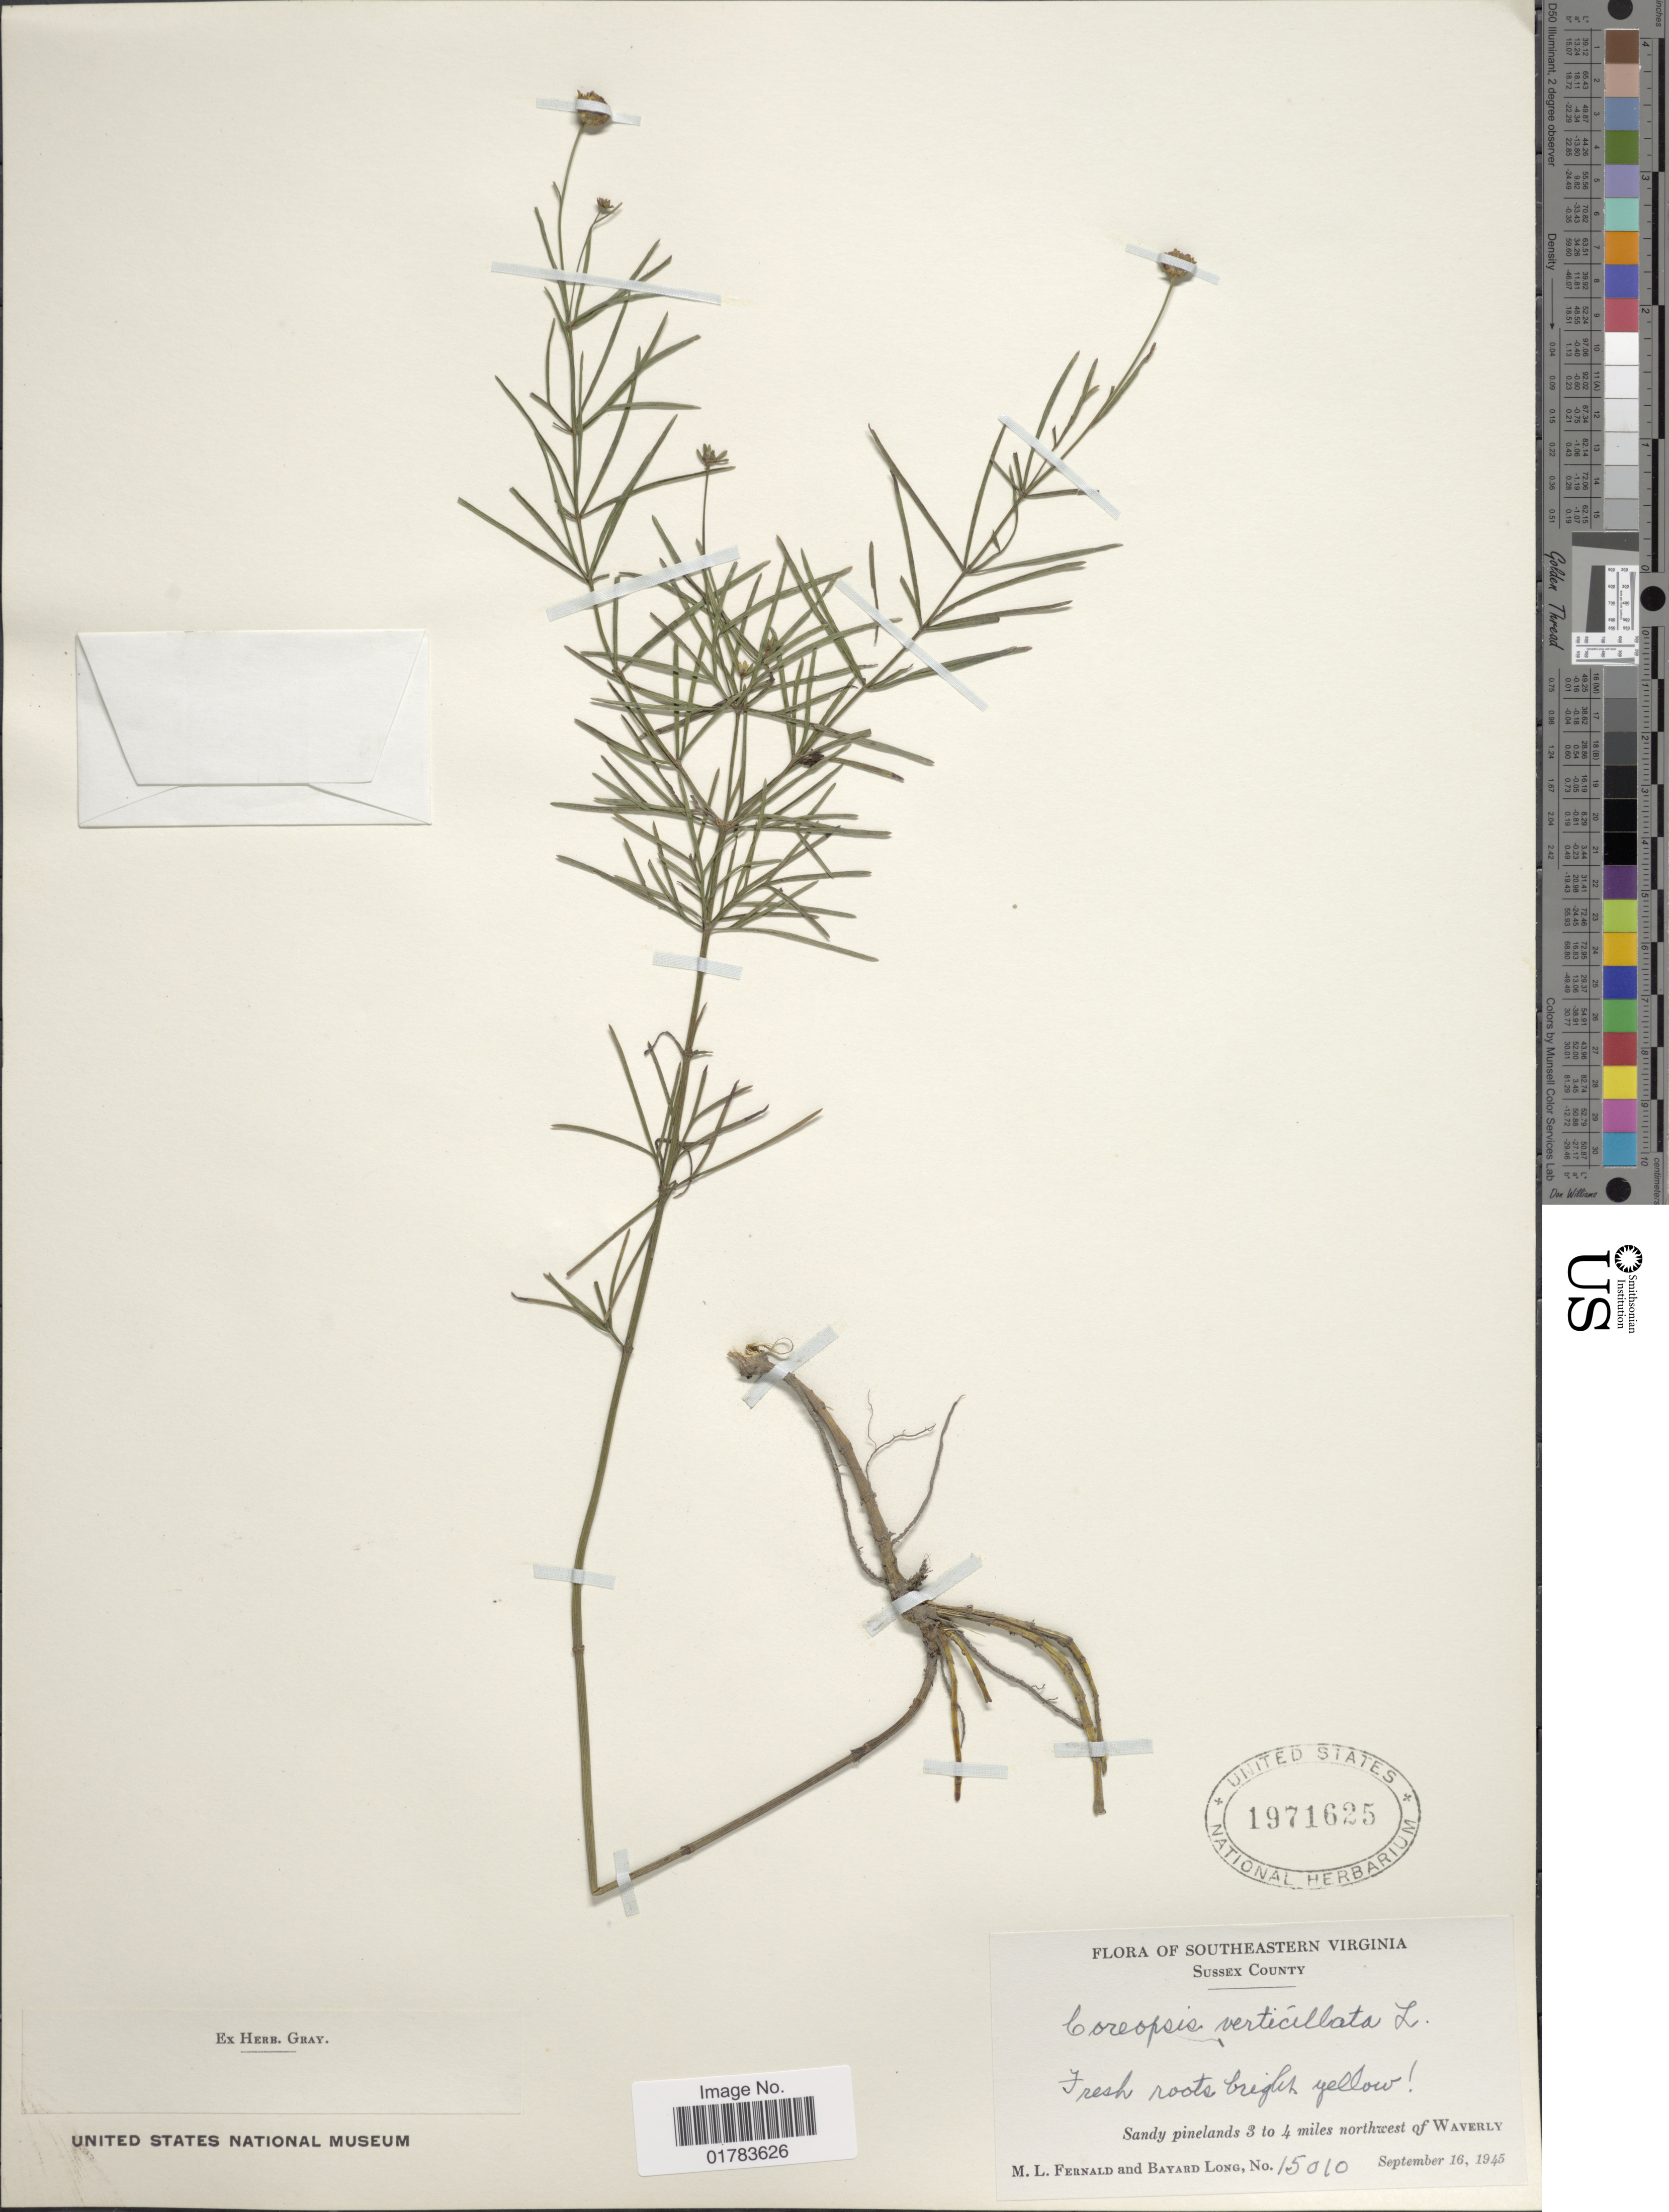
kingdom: Plantae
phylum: Tracheophyta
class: Magnoliopsida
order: Asterales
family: Asteraceae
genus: Coreopsis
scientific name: Coreopsis verticillata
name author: L.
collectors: M. L. Fernald & B. Long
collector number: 15010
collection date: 1945-09-16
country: United States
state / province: Virginia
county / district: Sussex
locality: Southeastern Virginia, Sussex County, Sandy pinelands 3 to 4 miles northwest of Waverly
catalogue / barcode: US 1971625